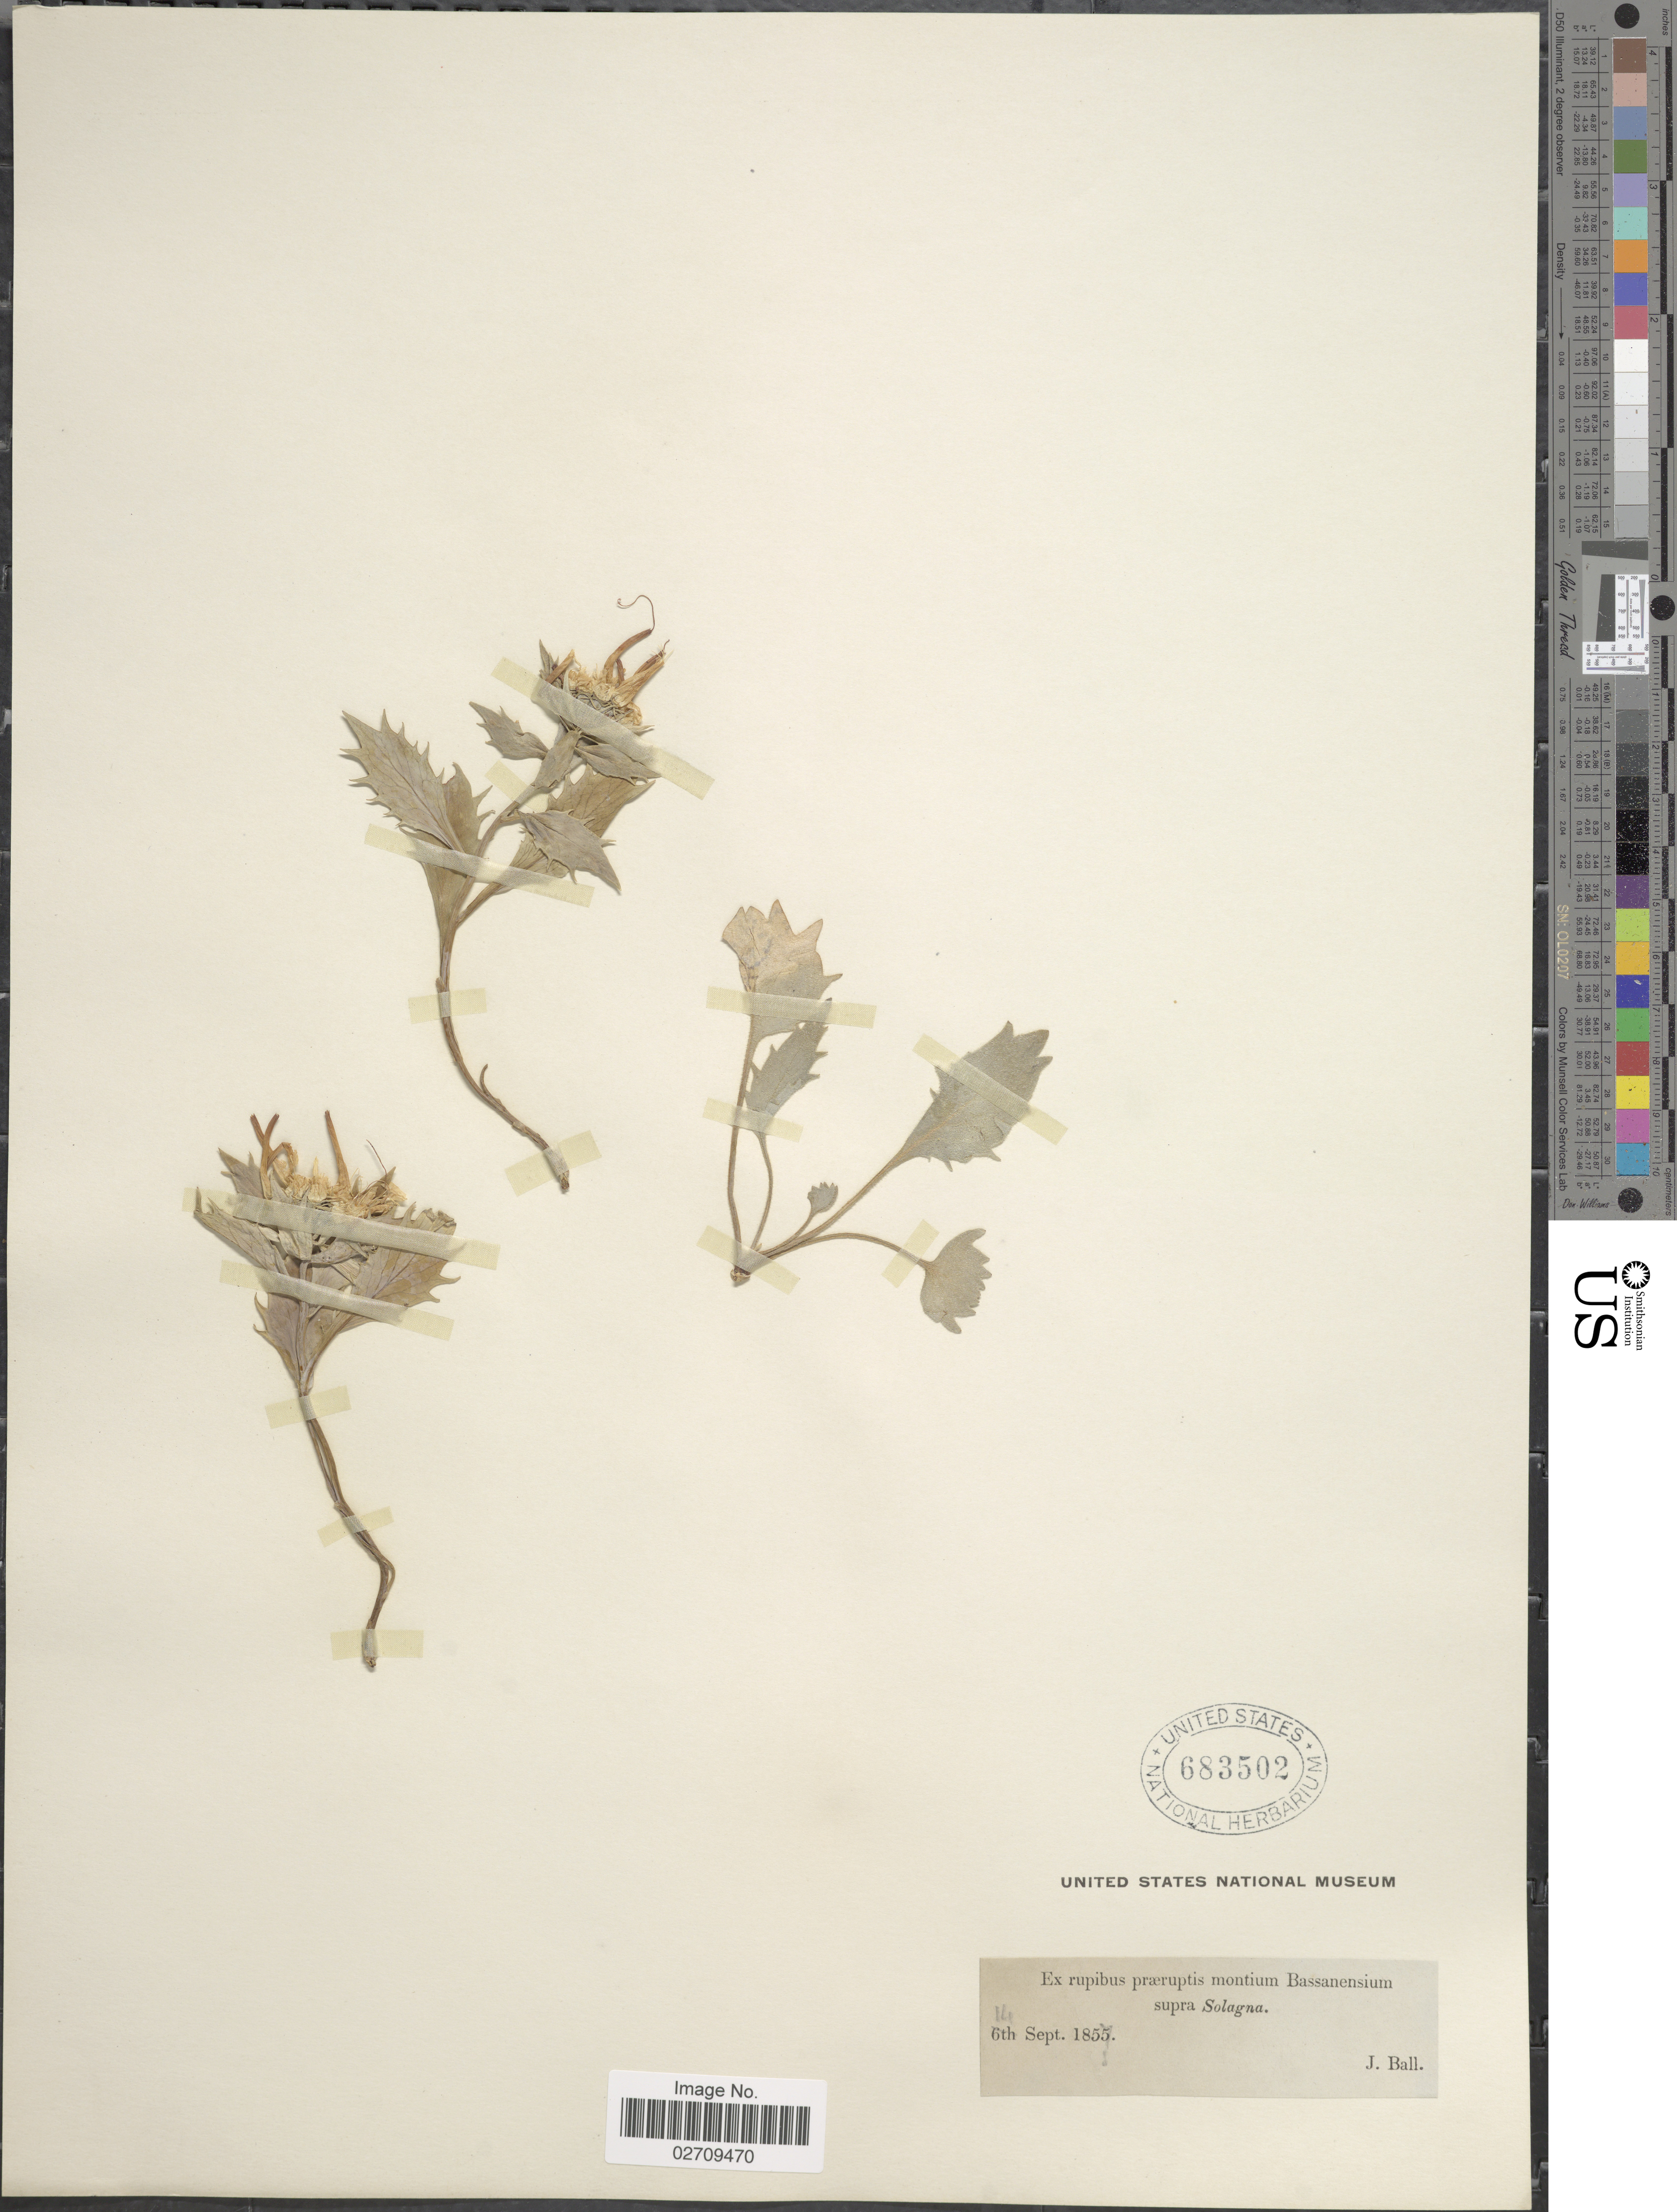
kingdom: Plantae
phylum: Tracheophyta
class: Magnoliopsida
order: Asterales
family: Campanulaceae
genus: Phyteuma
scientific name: Phyteuma sp.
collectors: J. Ball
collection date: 1855-09-14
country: Italy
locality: Rupius praeruptis montium Bassanensium supra Solagna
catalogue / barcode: US 683502